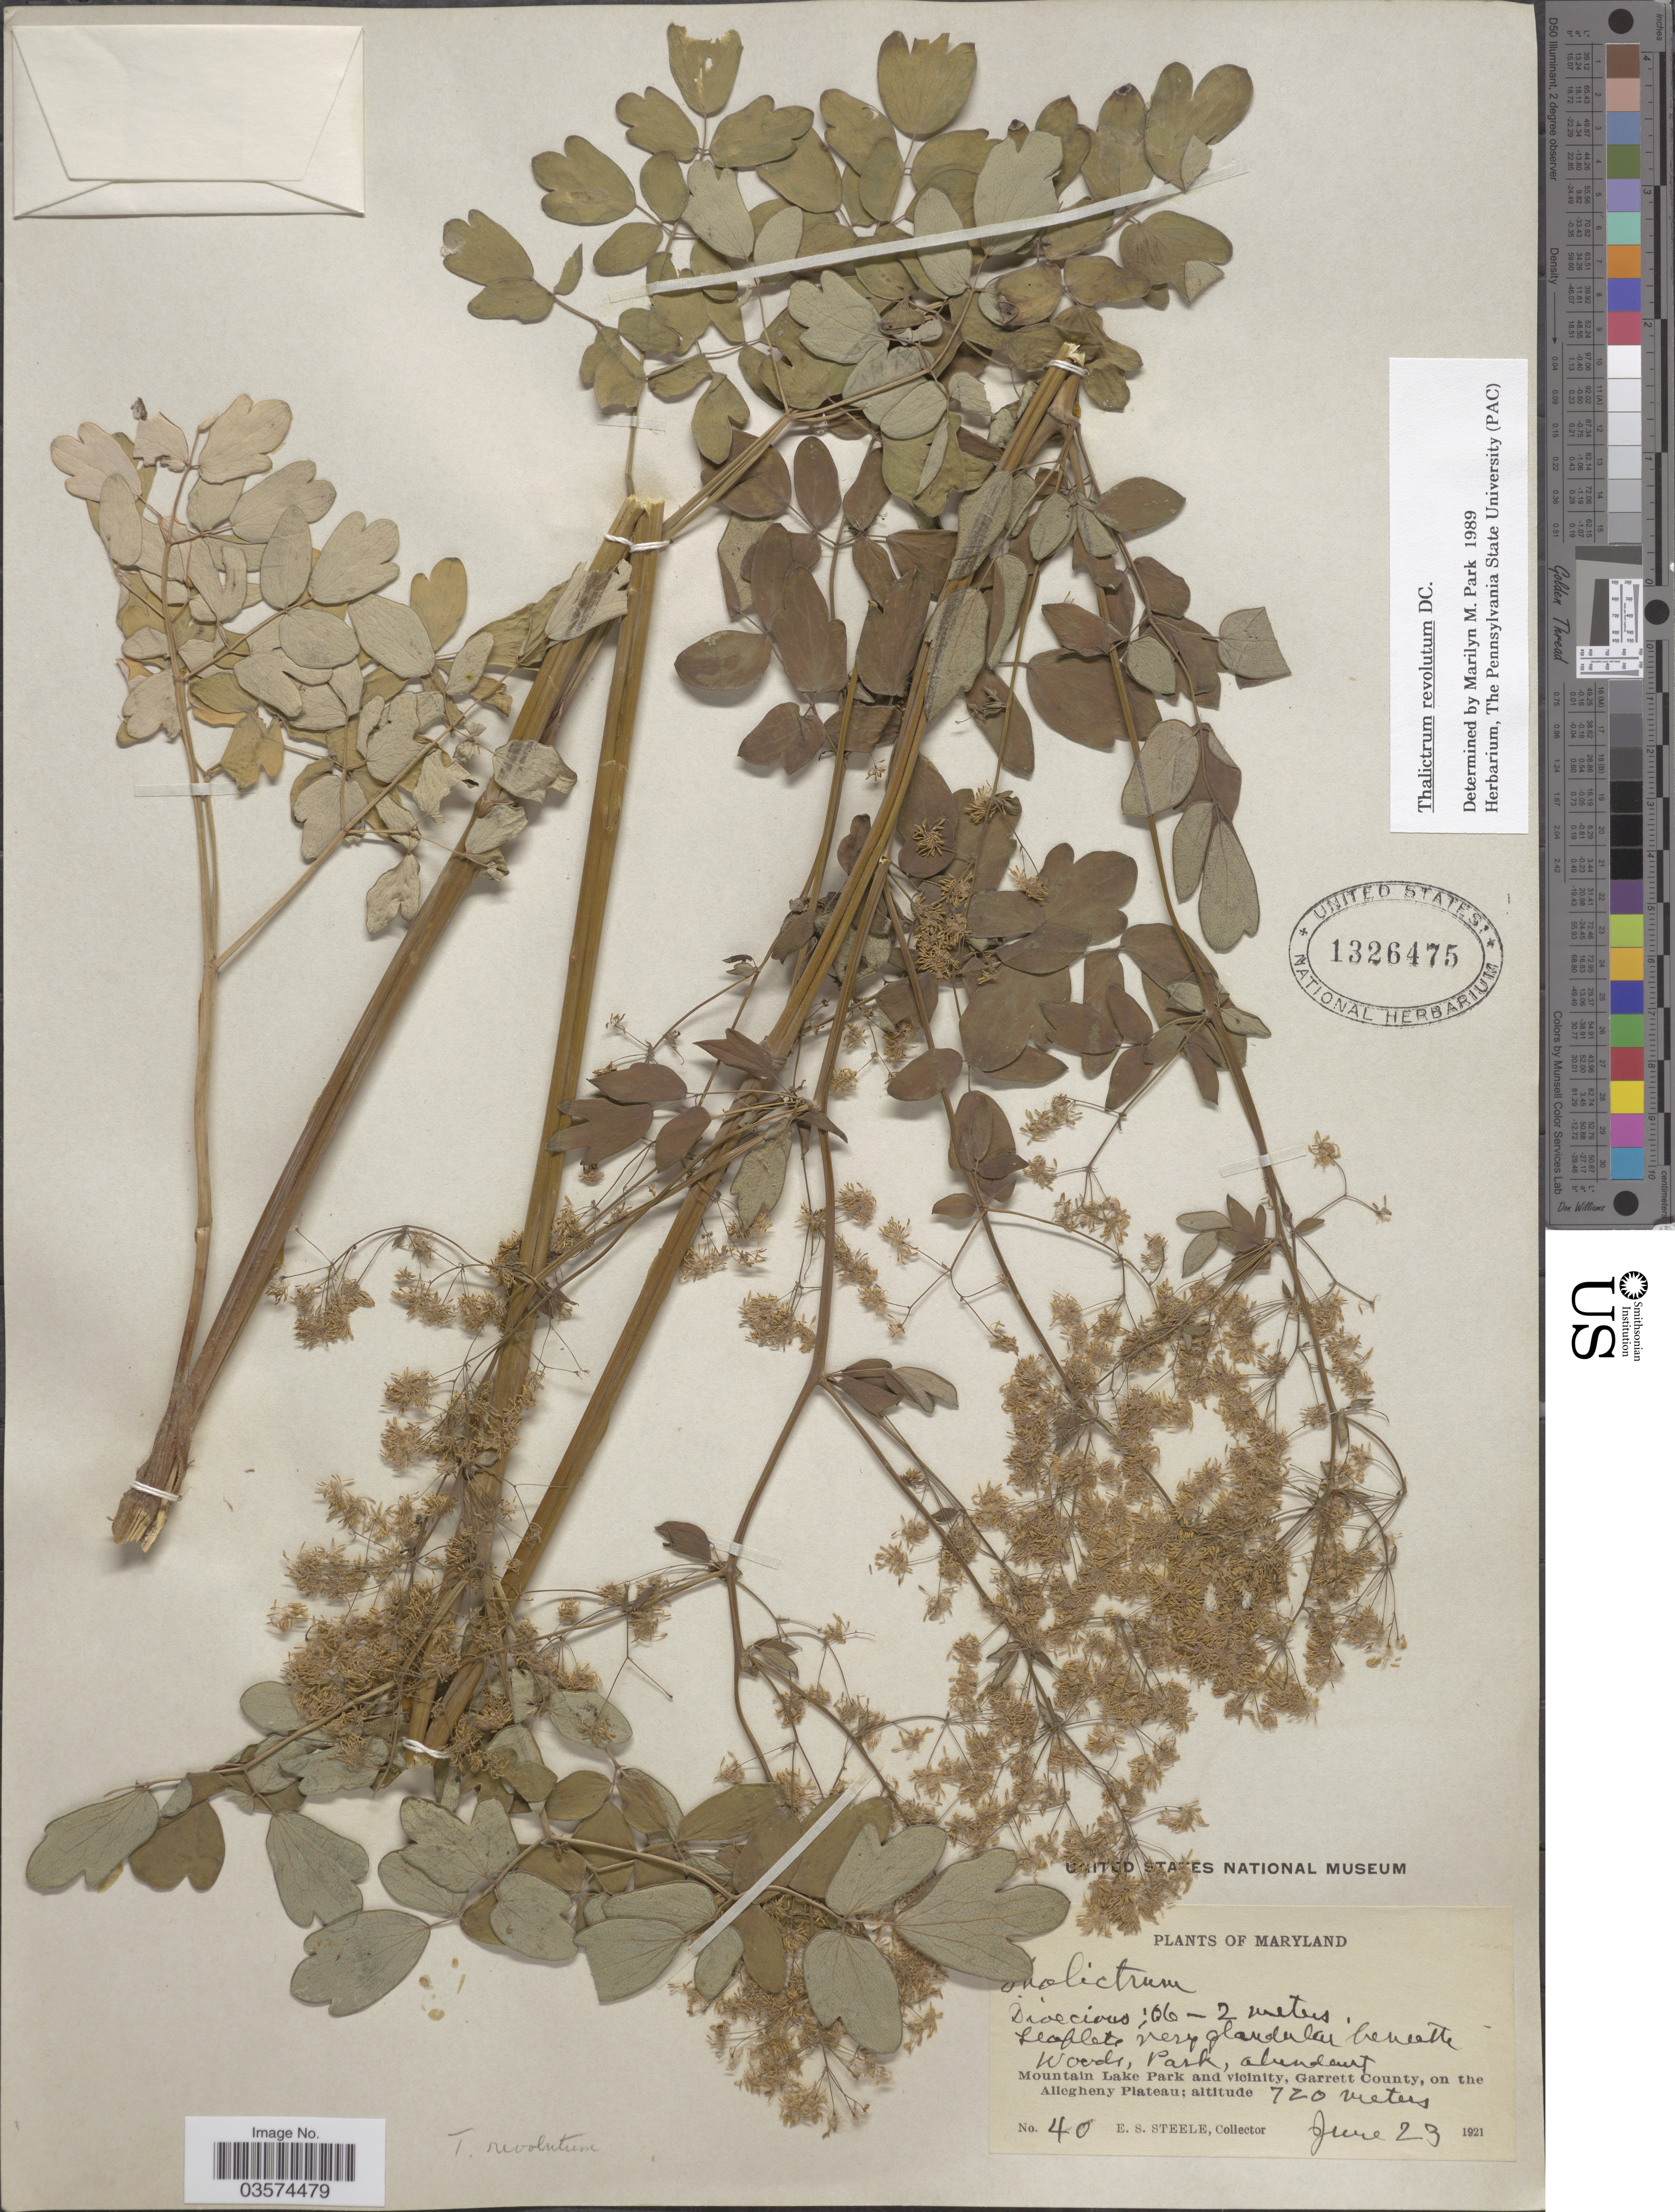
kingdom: Plantae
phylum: Tracheophyta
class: Magnoliopsida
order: Ranunculales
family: Ranunculaceae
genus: Thalictrum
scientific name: Thalictrum amphibolum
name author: Greene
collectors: E. Steele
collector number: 40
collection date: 1921-06-23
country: United States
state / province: Maryland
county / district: Garrett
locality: Mountain Lake Park and vicinity, Garrett County, on the Allegheny Plateau.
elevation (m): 720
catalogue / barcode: US 1326475